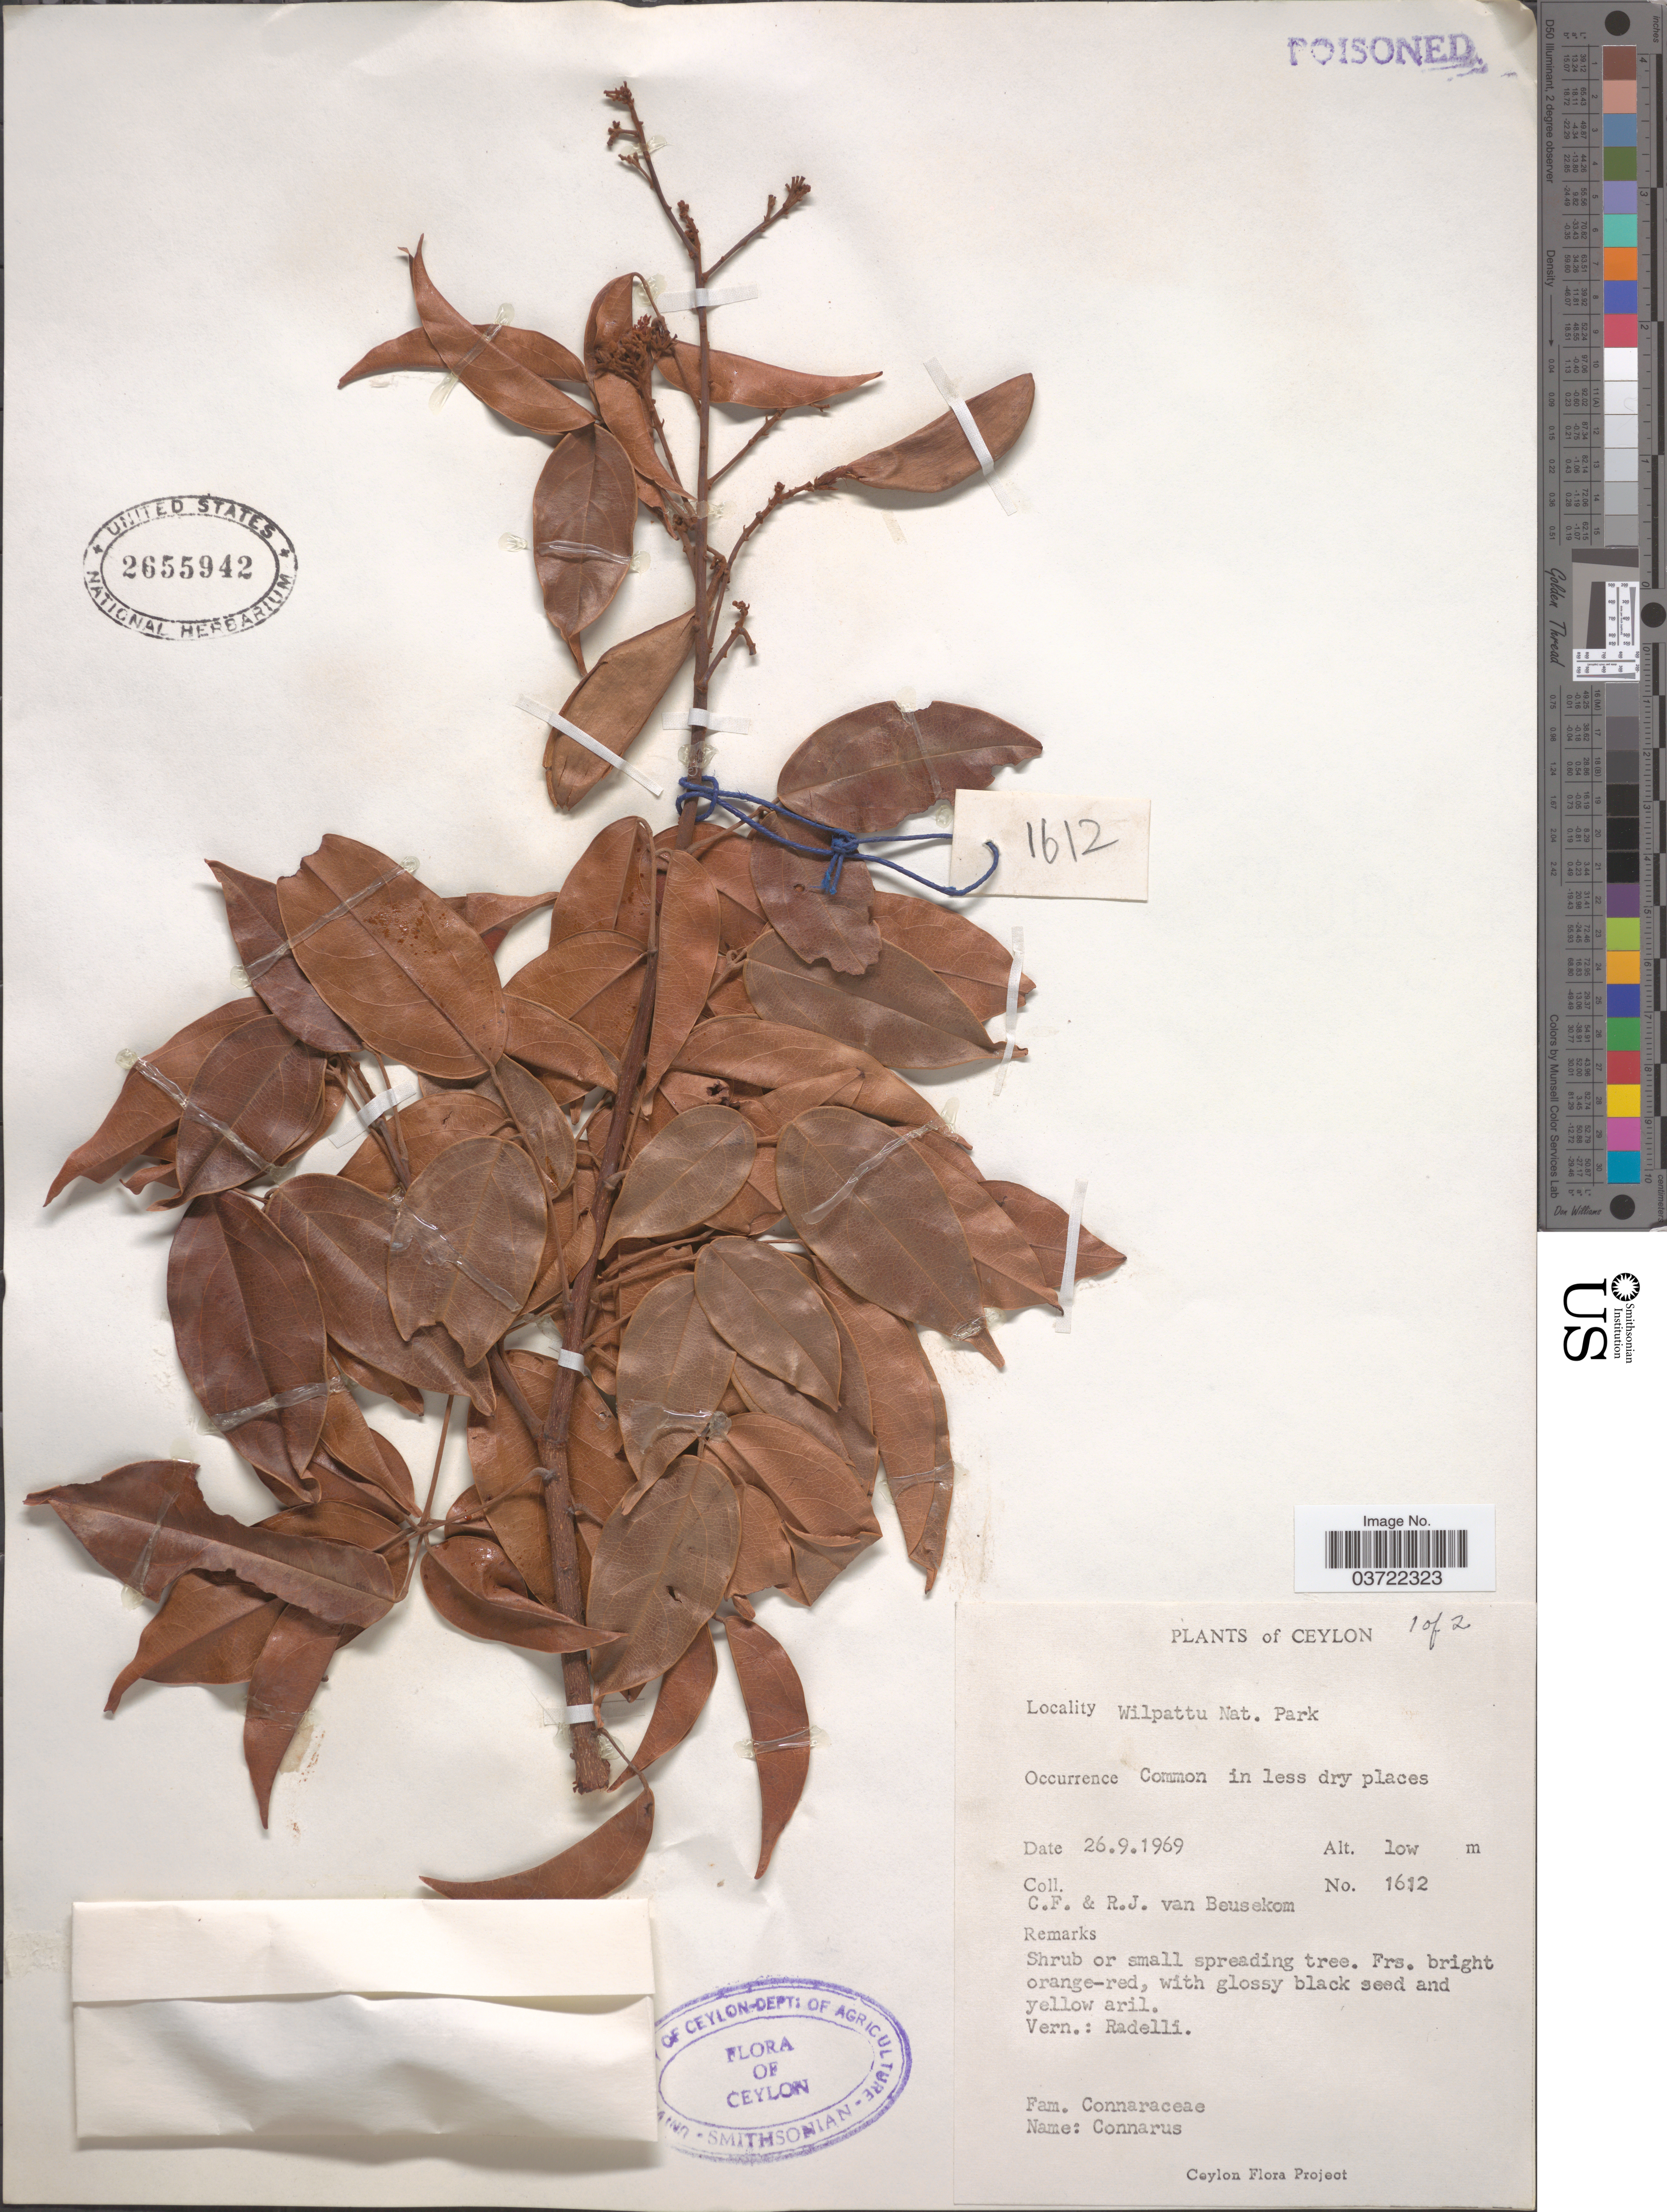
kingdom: Plantae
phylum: Tracheophyta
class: Magnoliopsida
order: Oxalidales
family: Connaraceae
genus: Connarus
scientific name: Connarus sp.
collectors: C. F. Beusekom & R. Van Beusekom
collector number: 1612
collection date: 1969-09-26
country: Sri Lanka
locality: Ceylon. Wilpattu Nat. Park.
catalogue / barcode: US 2655942